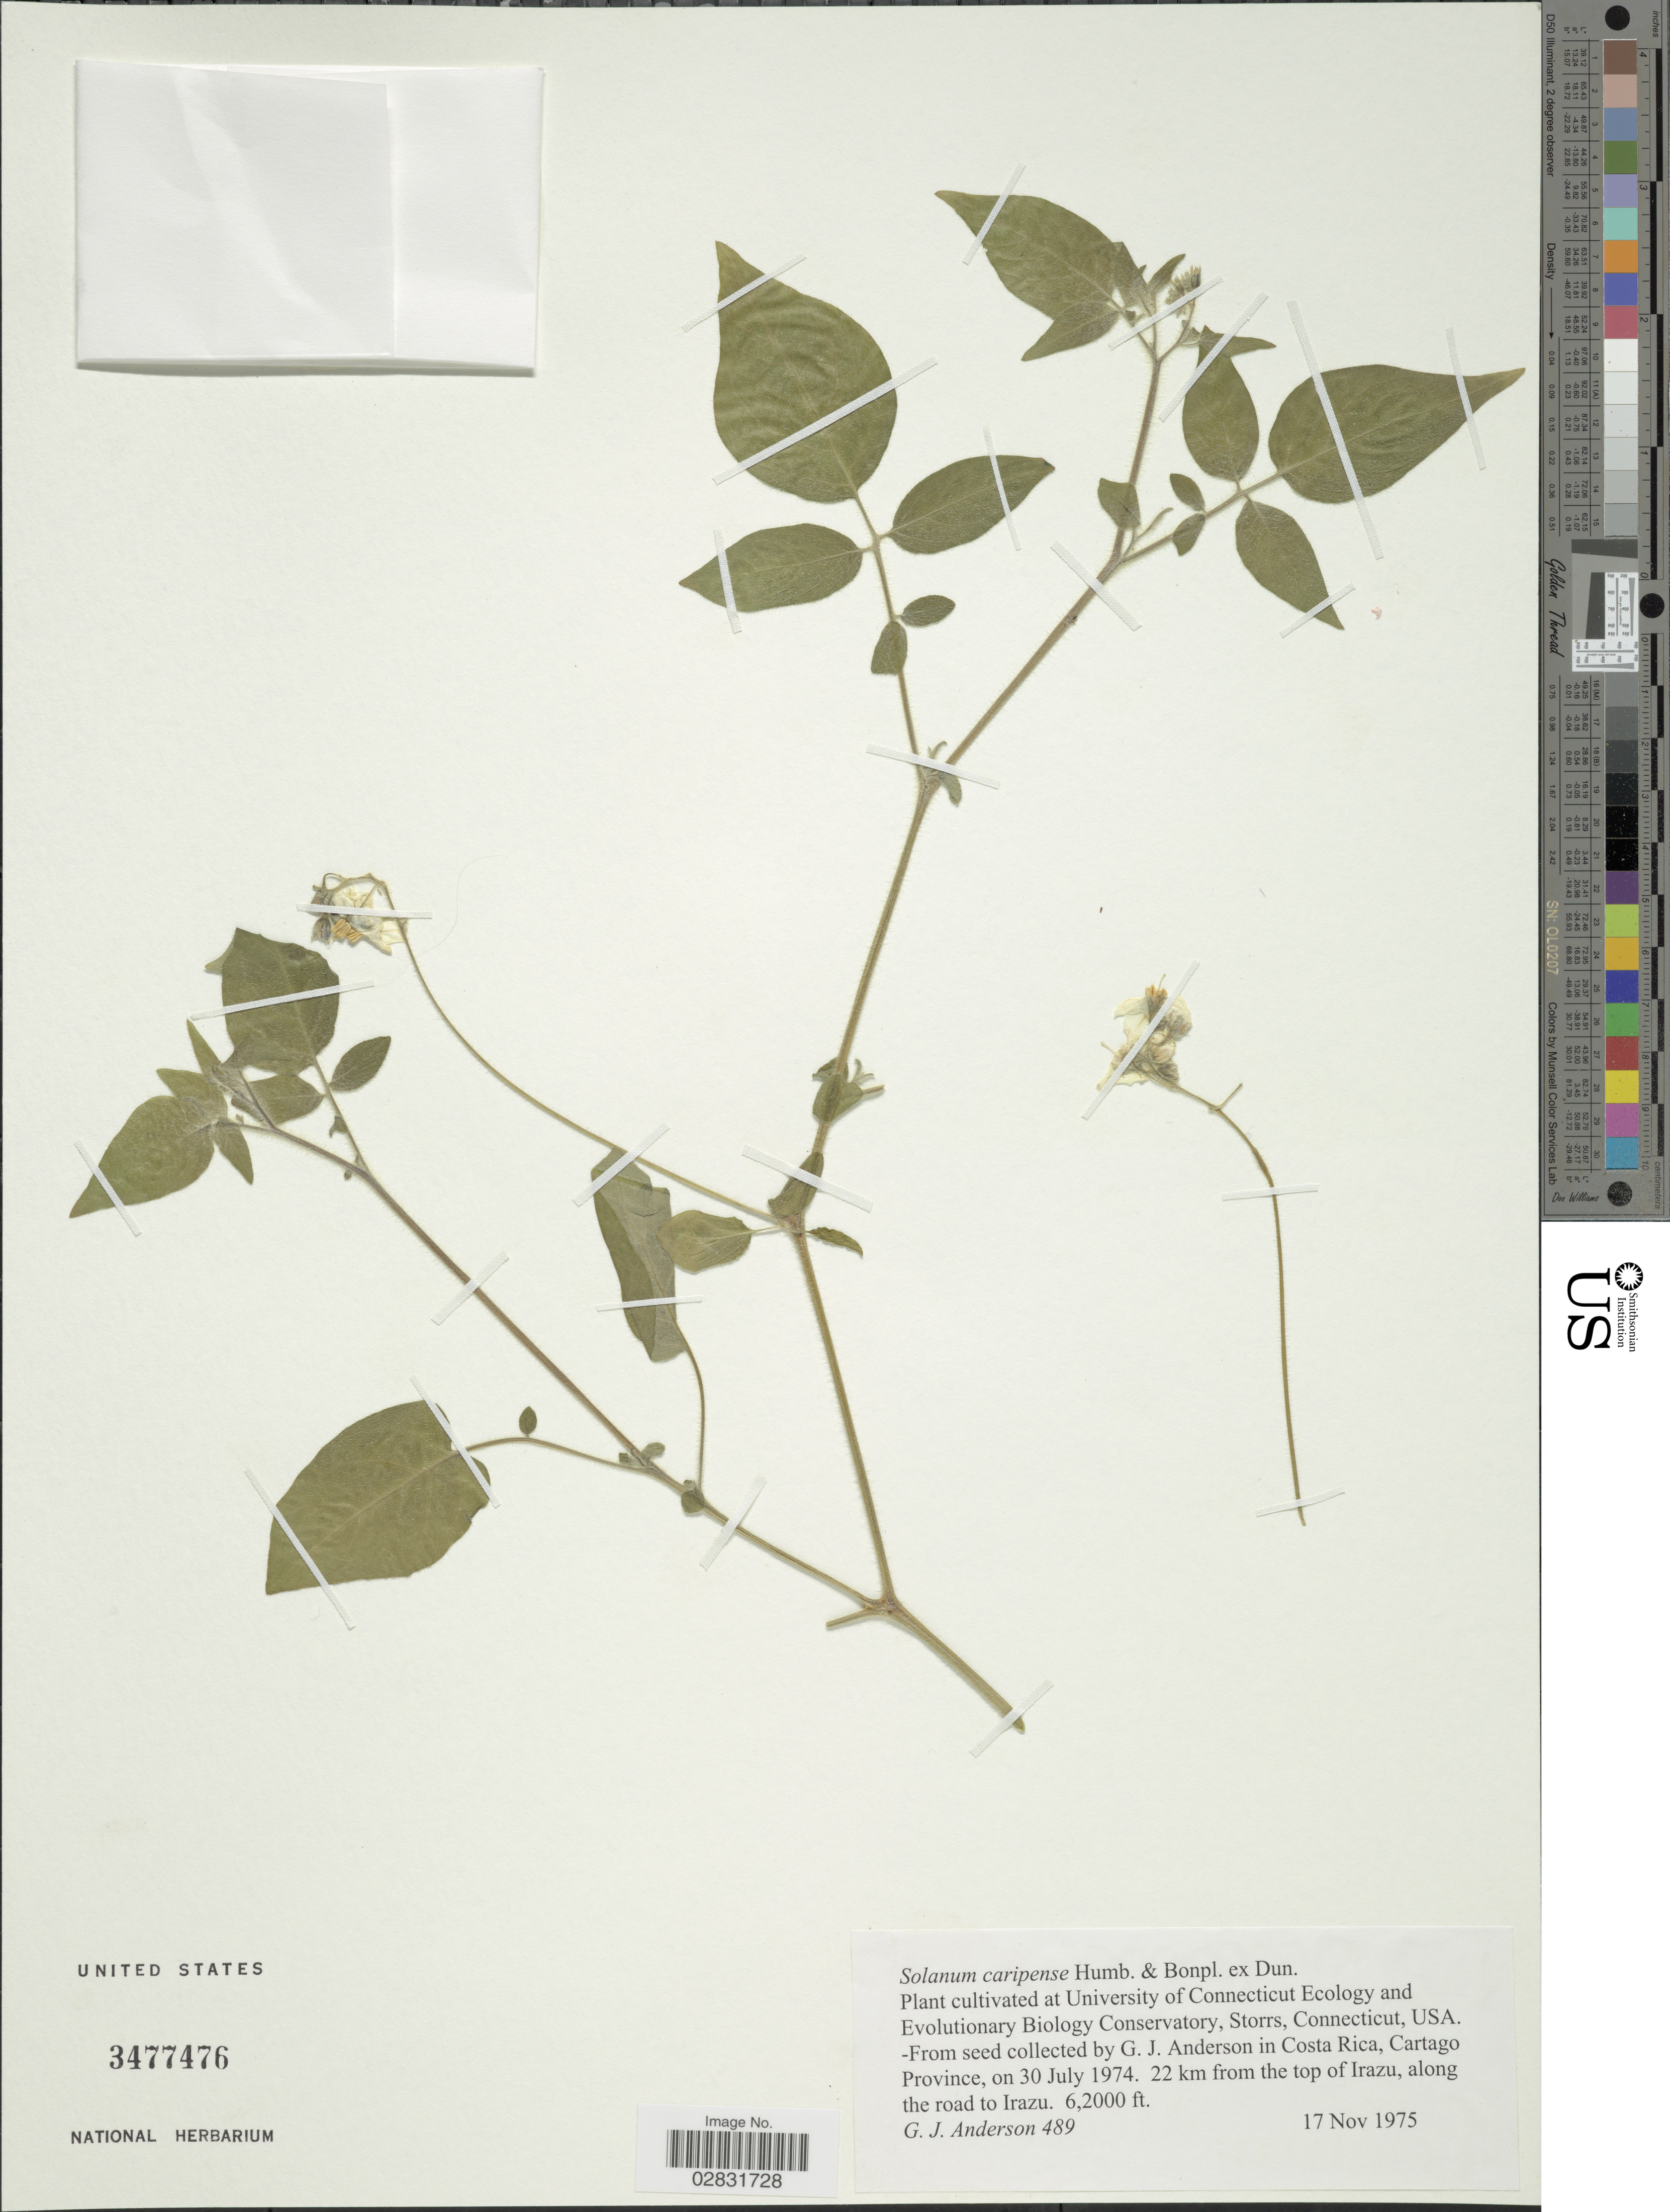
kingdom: Plantae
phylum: Tracheophyta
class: Magnoliopsida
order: Solanales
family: Solanaceae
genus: Solanum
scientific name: Solanum caripense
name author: Humb. & Bonpl. ex Dunal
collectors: G. J. Anderson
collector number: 489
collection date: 1975-11-17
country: United States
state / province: Connecticut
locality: At University of Connecticut Ecology and Evolutionary Biology Conservatory, Storrs.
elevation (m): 18898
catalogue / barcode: US 3477476